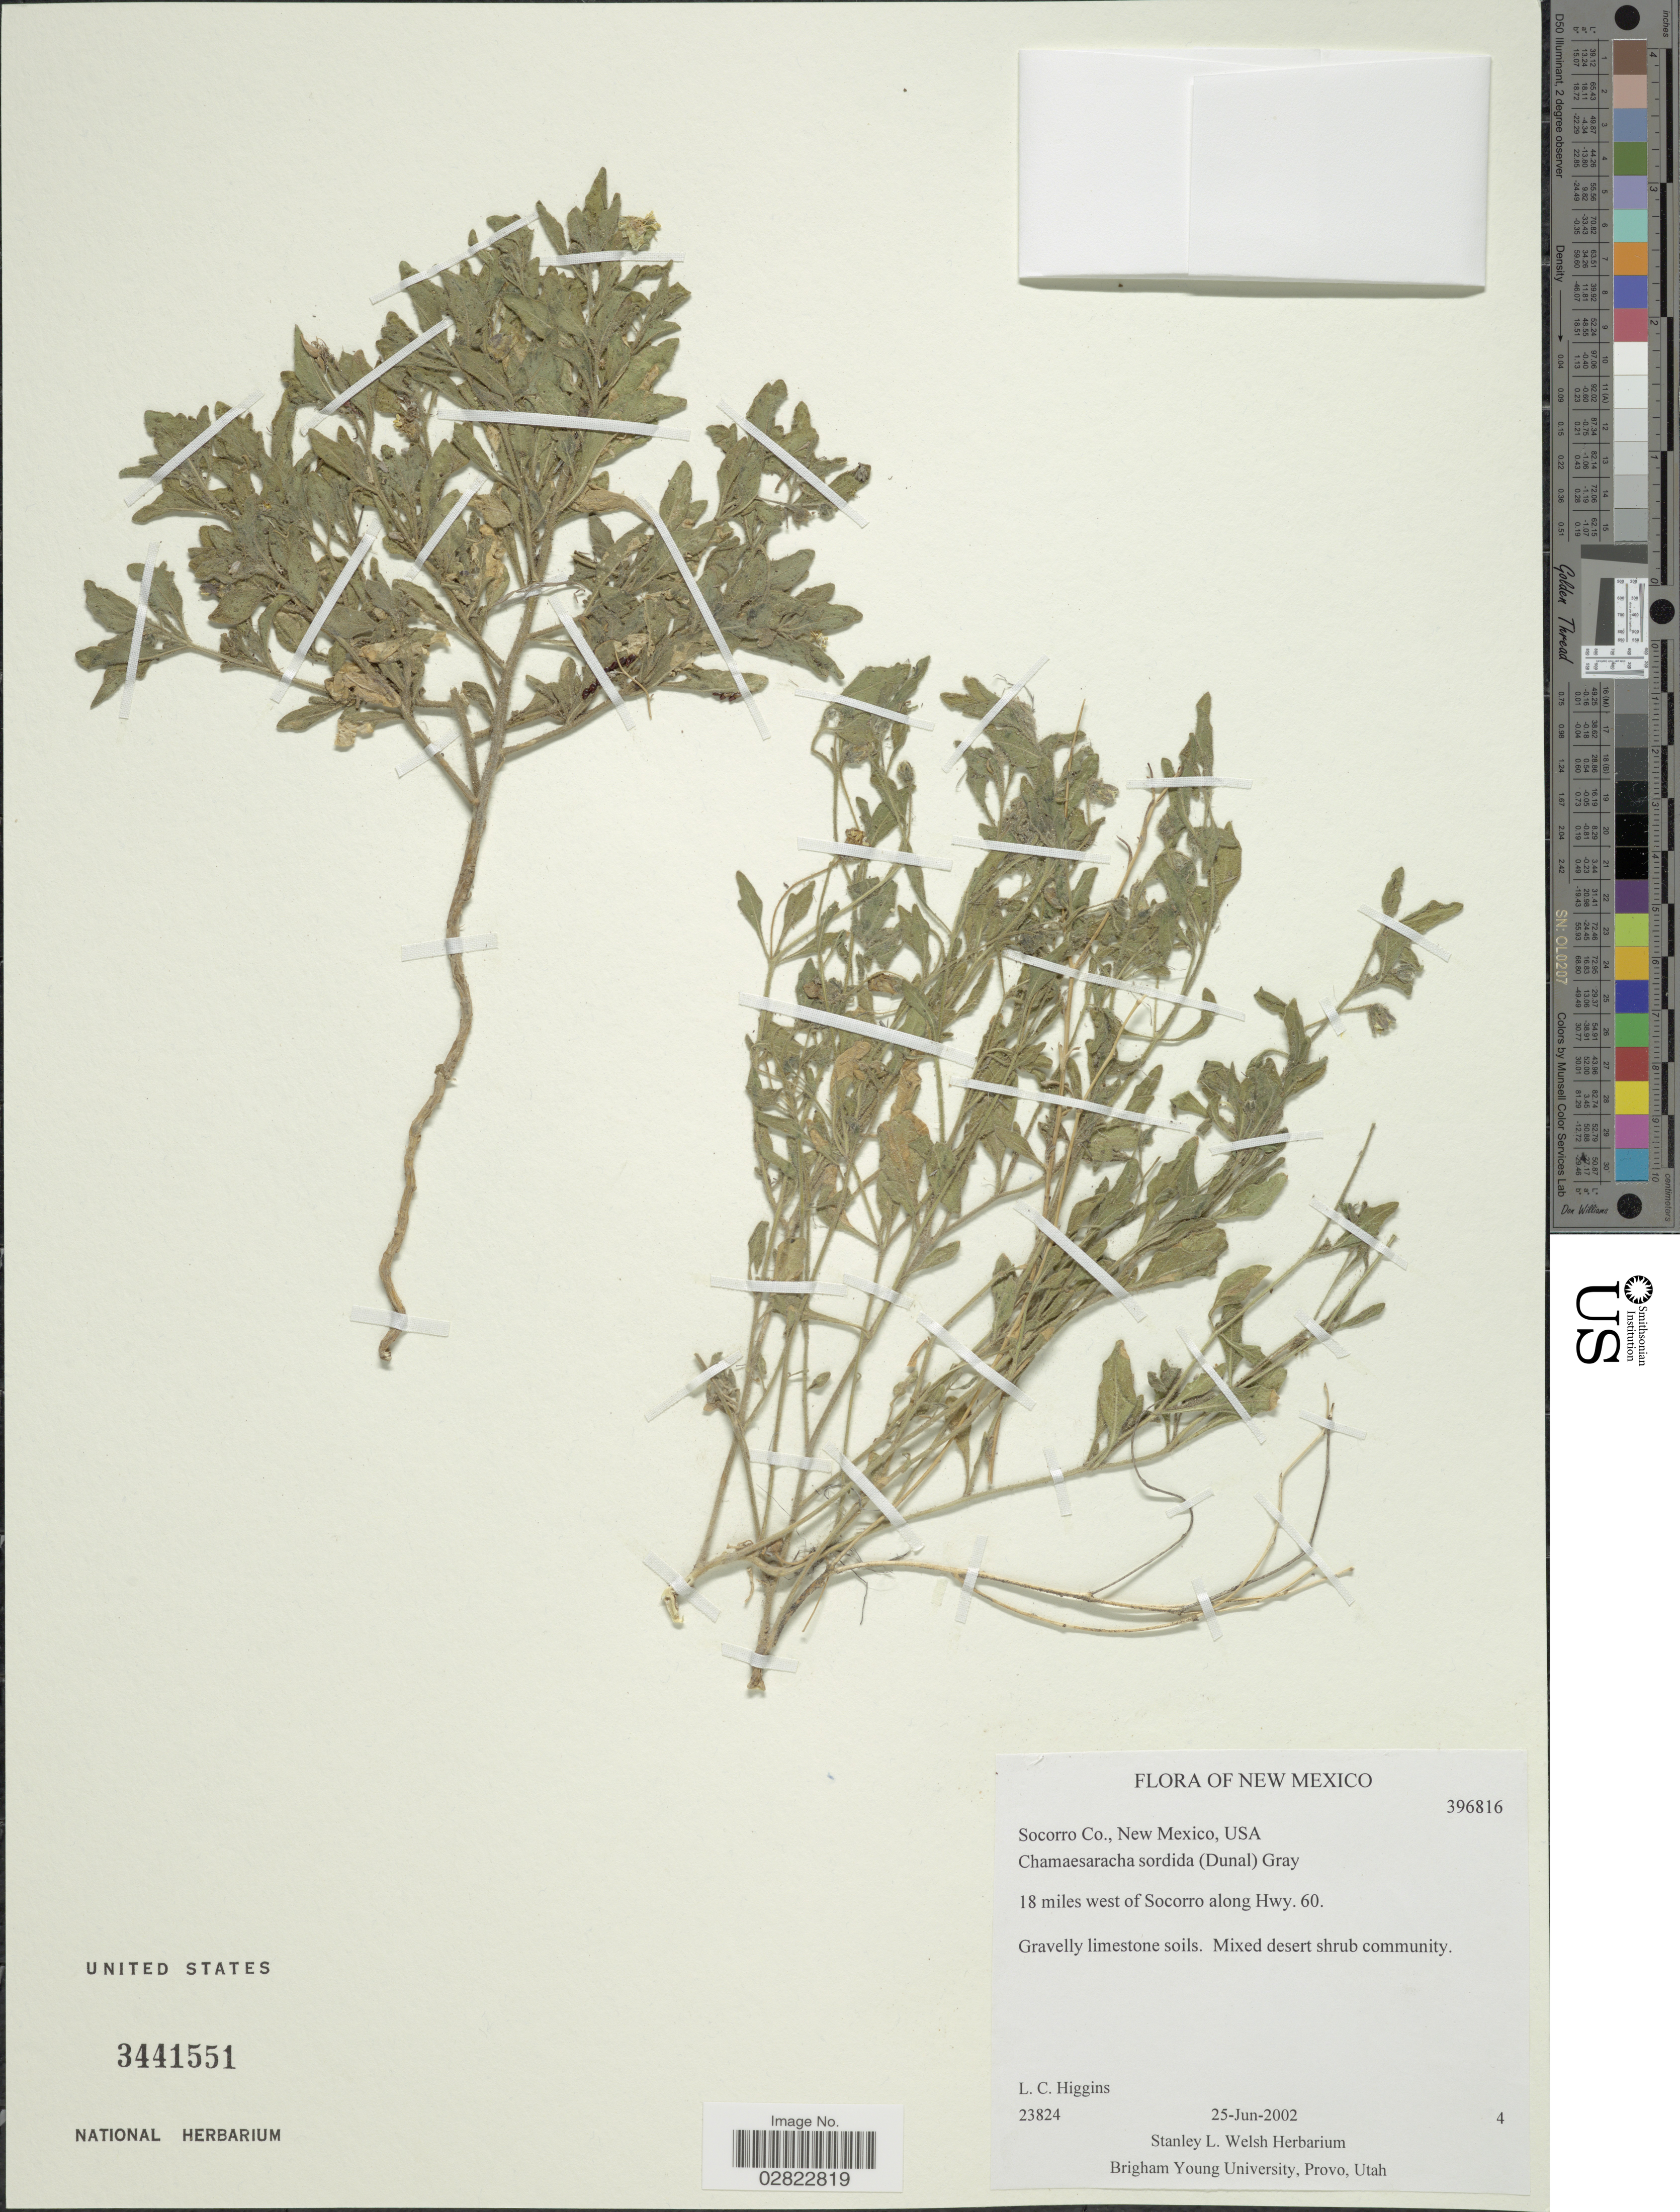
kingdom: Plantae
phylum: Tracheophyta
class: Magnoliopsida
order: Solanales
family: Solanaceae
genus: Chamaesaracha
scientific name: Chamaesaracha sordida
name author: (Dunal) S.F. Gray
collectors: L. Higgins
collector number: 23824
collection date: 2002-06-25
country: United States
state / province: New Mexico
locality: Socorro Co., 18 miles west of Socorro along Hwy. 60.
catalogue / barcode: US 3441551